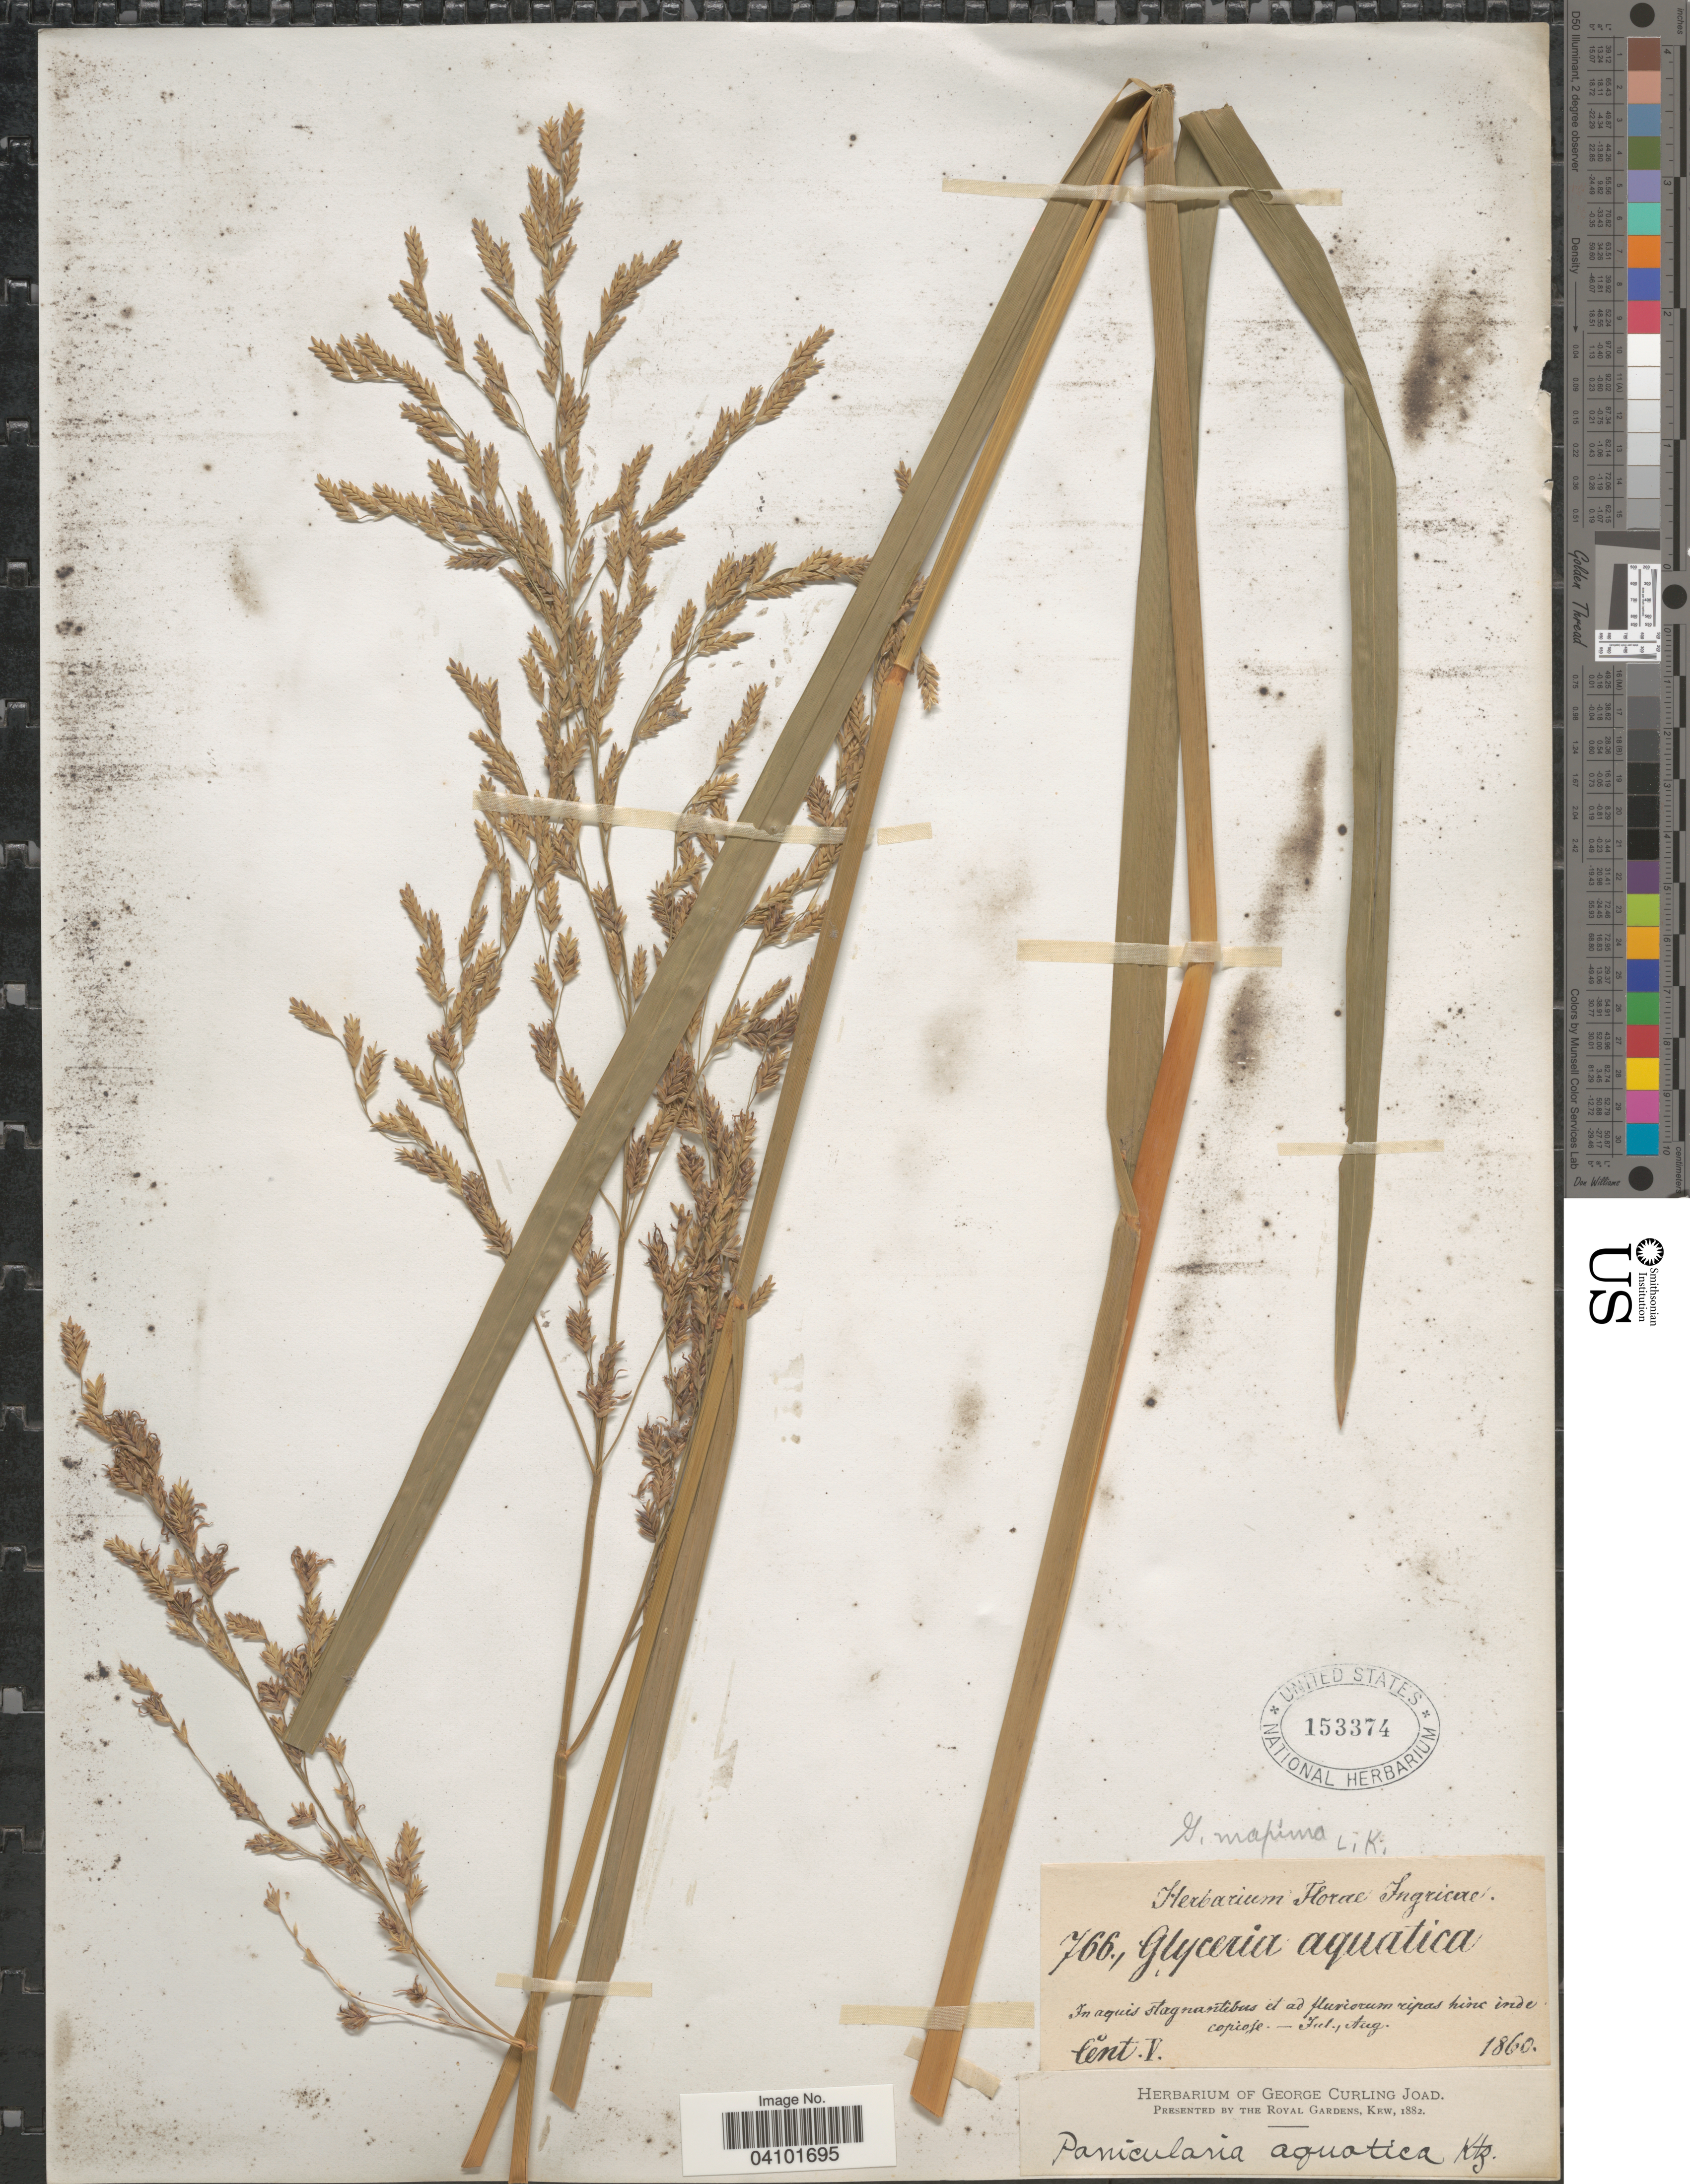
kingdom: Plantae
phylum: Tracheophyta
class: Liliopsida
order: Poales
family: Poaceae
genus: Glyceria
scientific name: Glyceria maxima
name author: (Hartm.) Holmb.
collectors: ex herb. Florae Ingricae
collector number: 766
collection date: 1860-07/1860-08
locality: In aquis stagnantibus et ad fluriorum ripas hinc inde copiose.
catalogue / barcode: US 153374